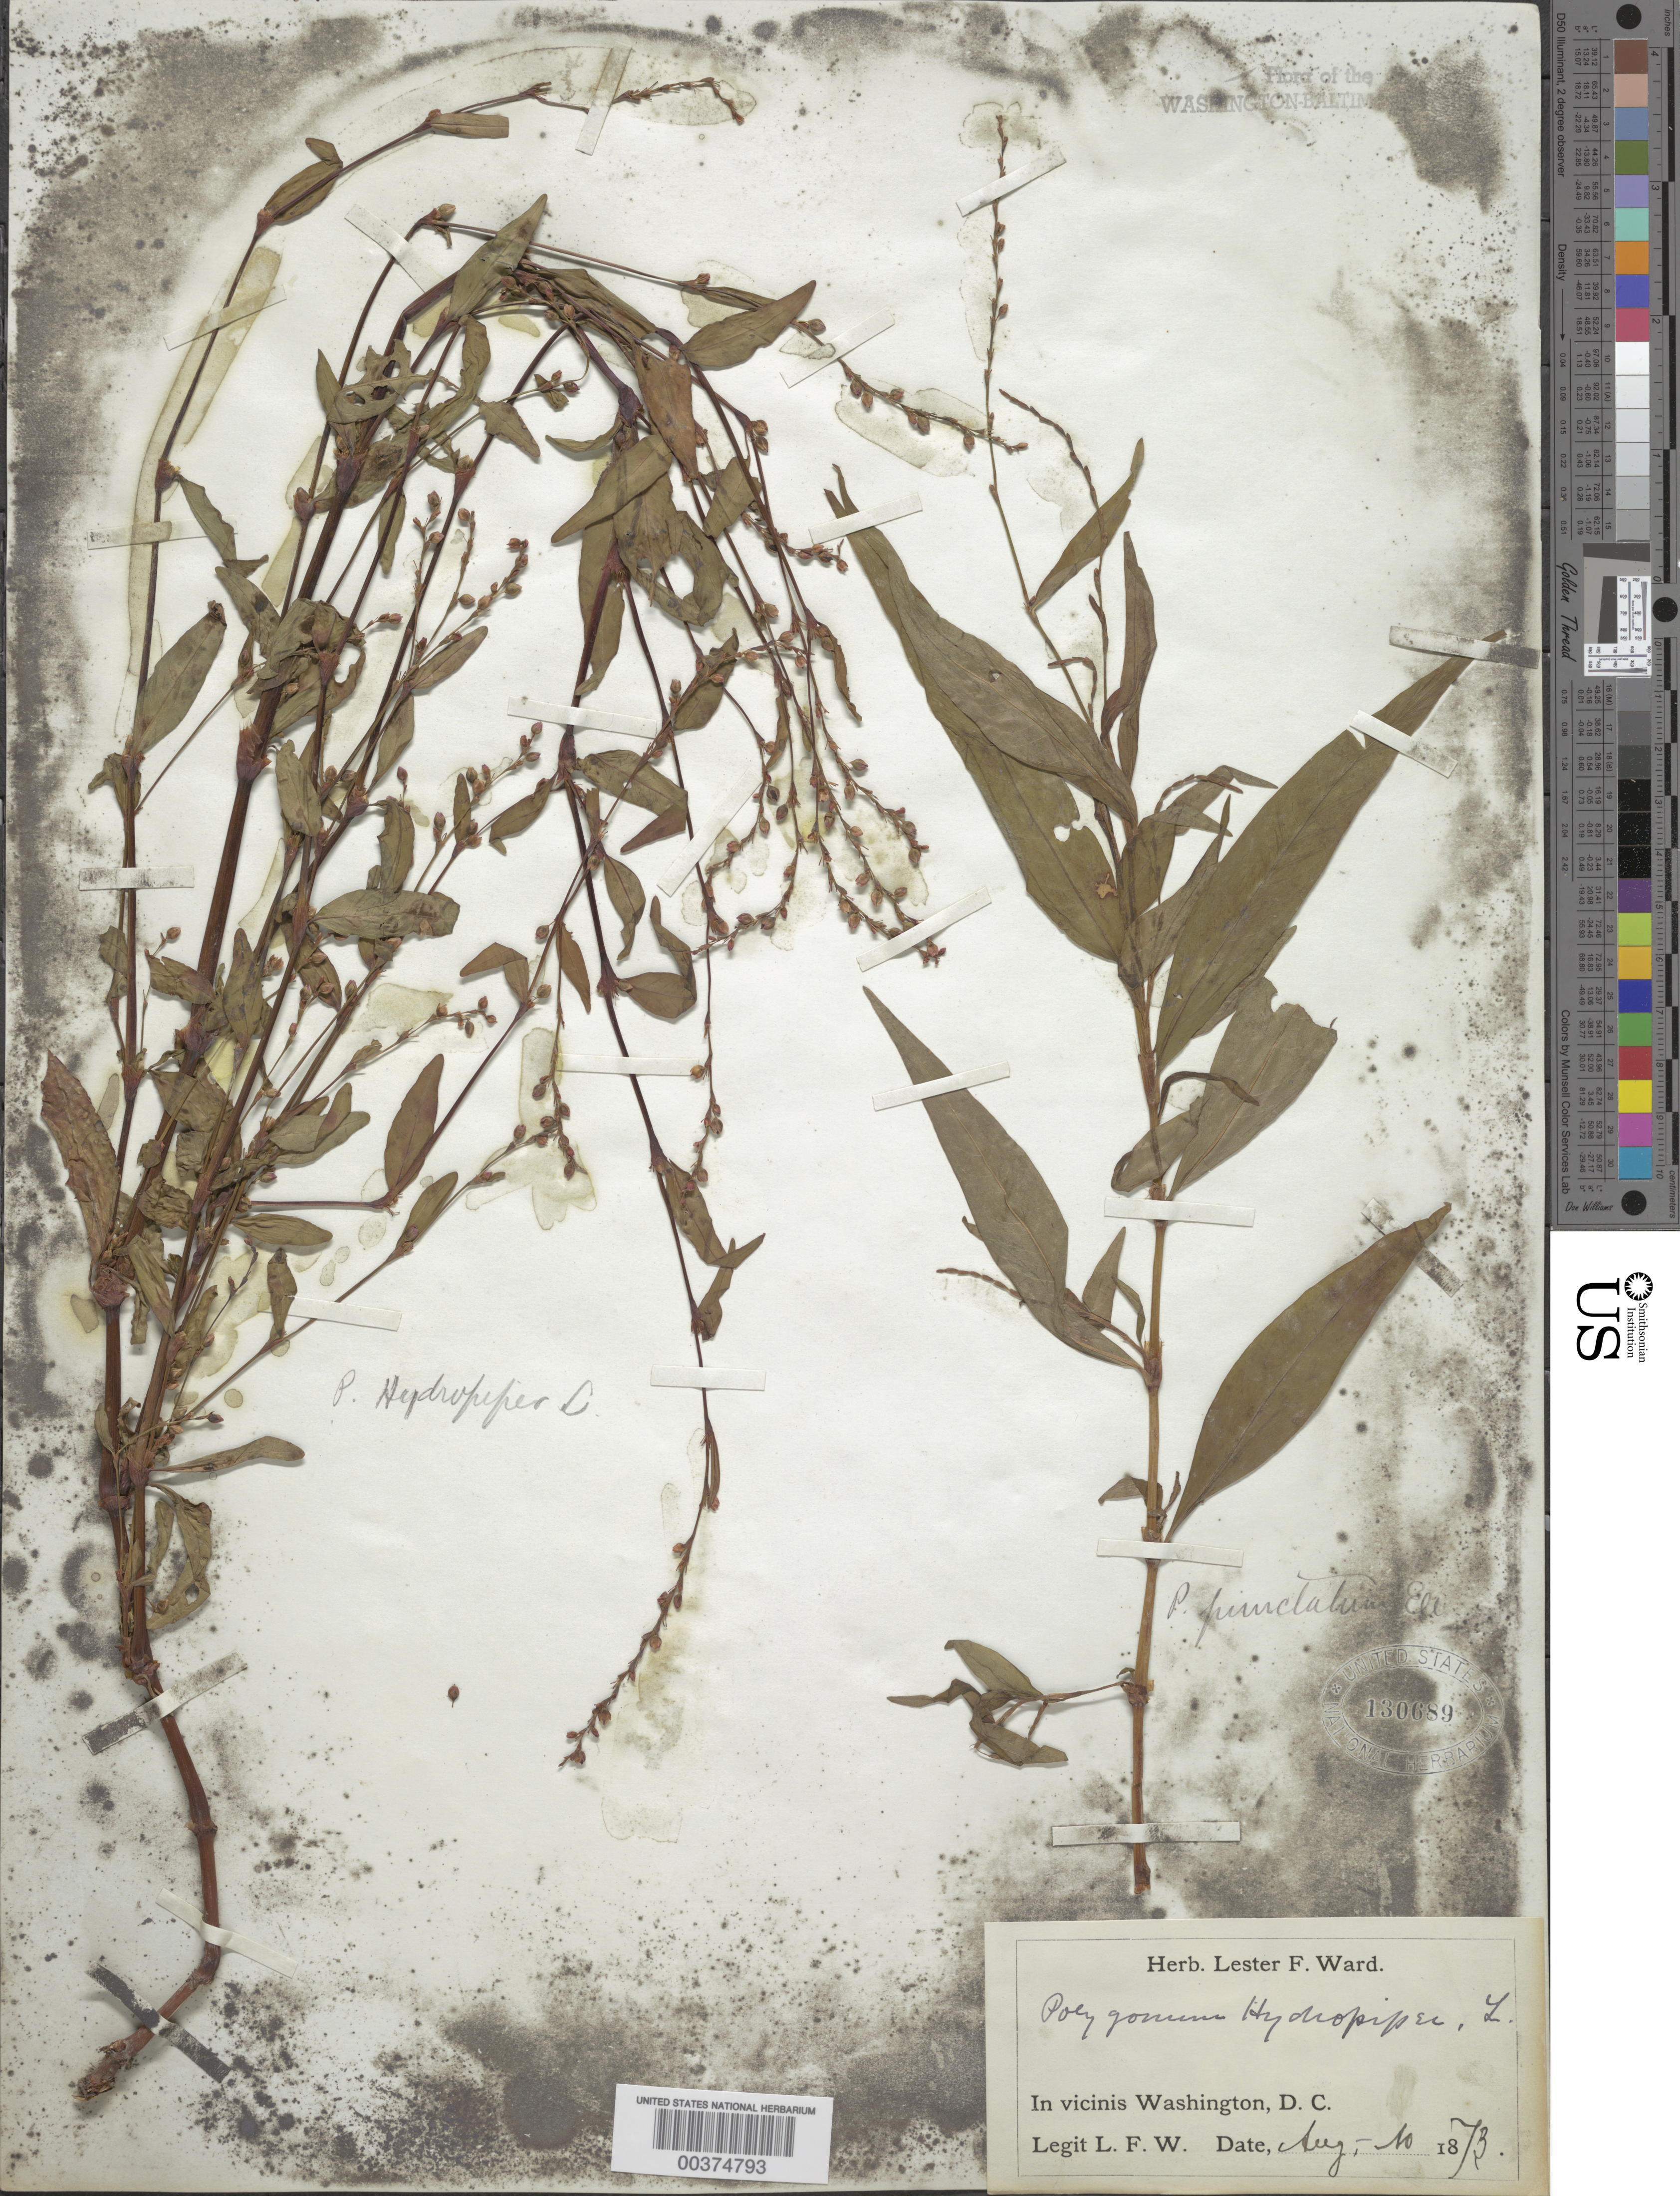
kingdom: Plantae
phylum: Tracheophyta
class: Magnoliopsida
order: Caryophyllales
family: Polygonaceae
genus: Persicaria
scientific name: Persicaria hydropiper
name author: (L.) Delarbre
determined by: Atha, D. E.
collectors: L. F. Ward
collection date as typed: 10 Aug 1873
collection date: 1873-08-10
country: United States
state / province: District of Columbia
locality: Washington DC area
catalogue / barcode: US 130689